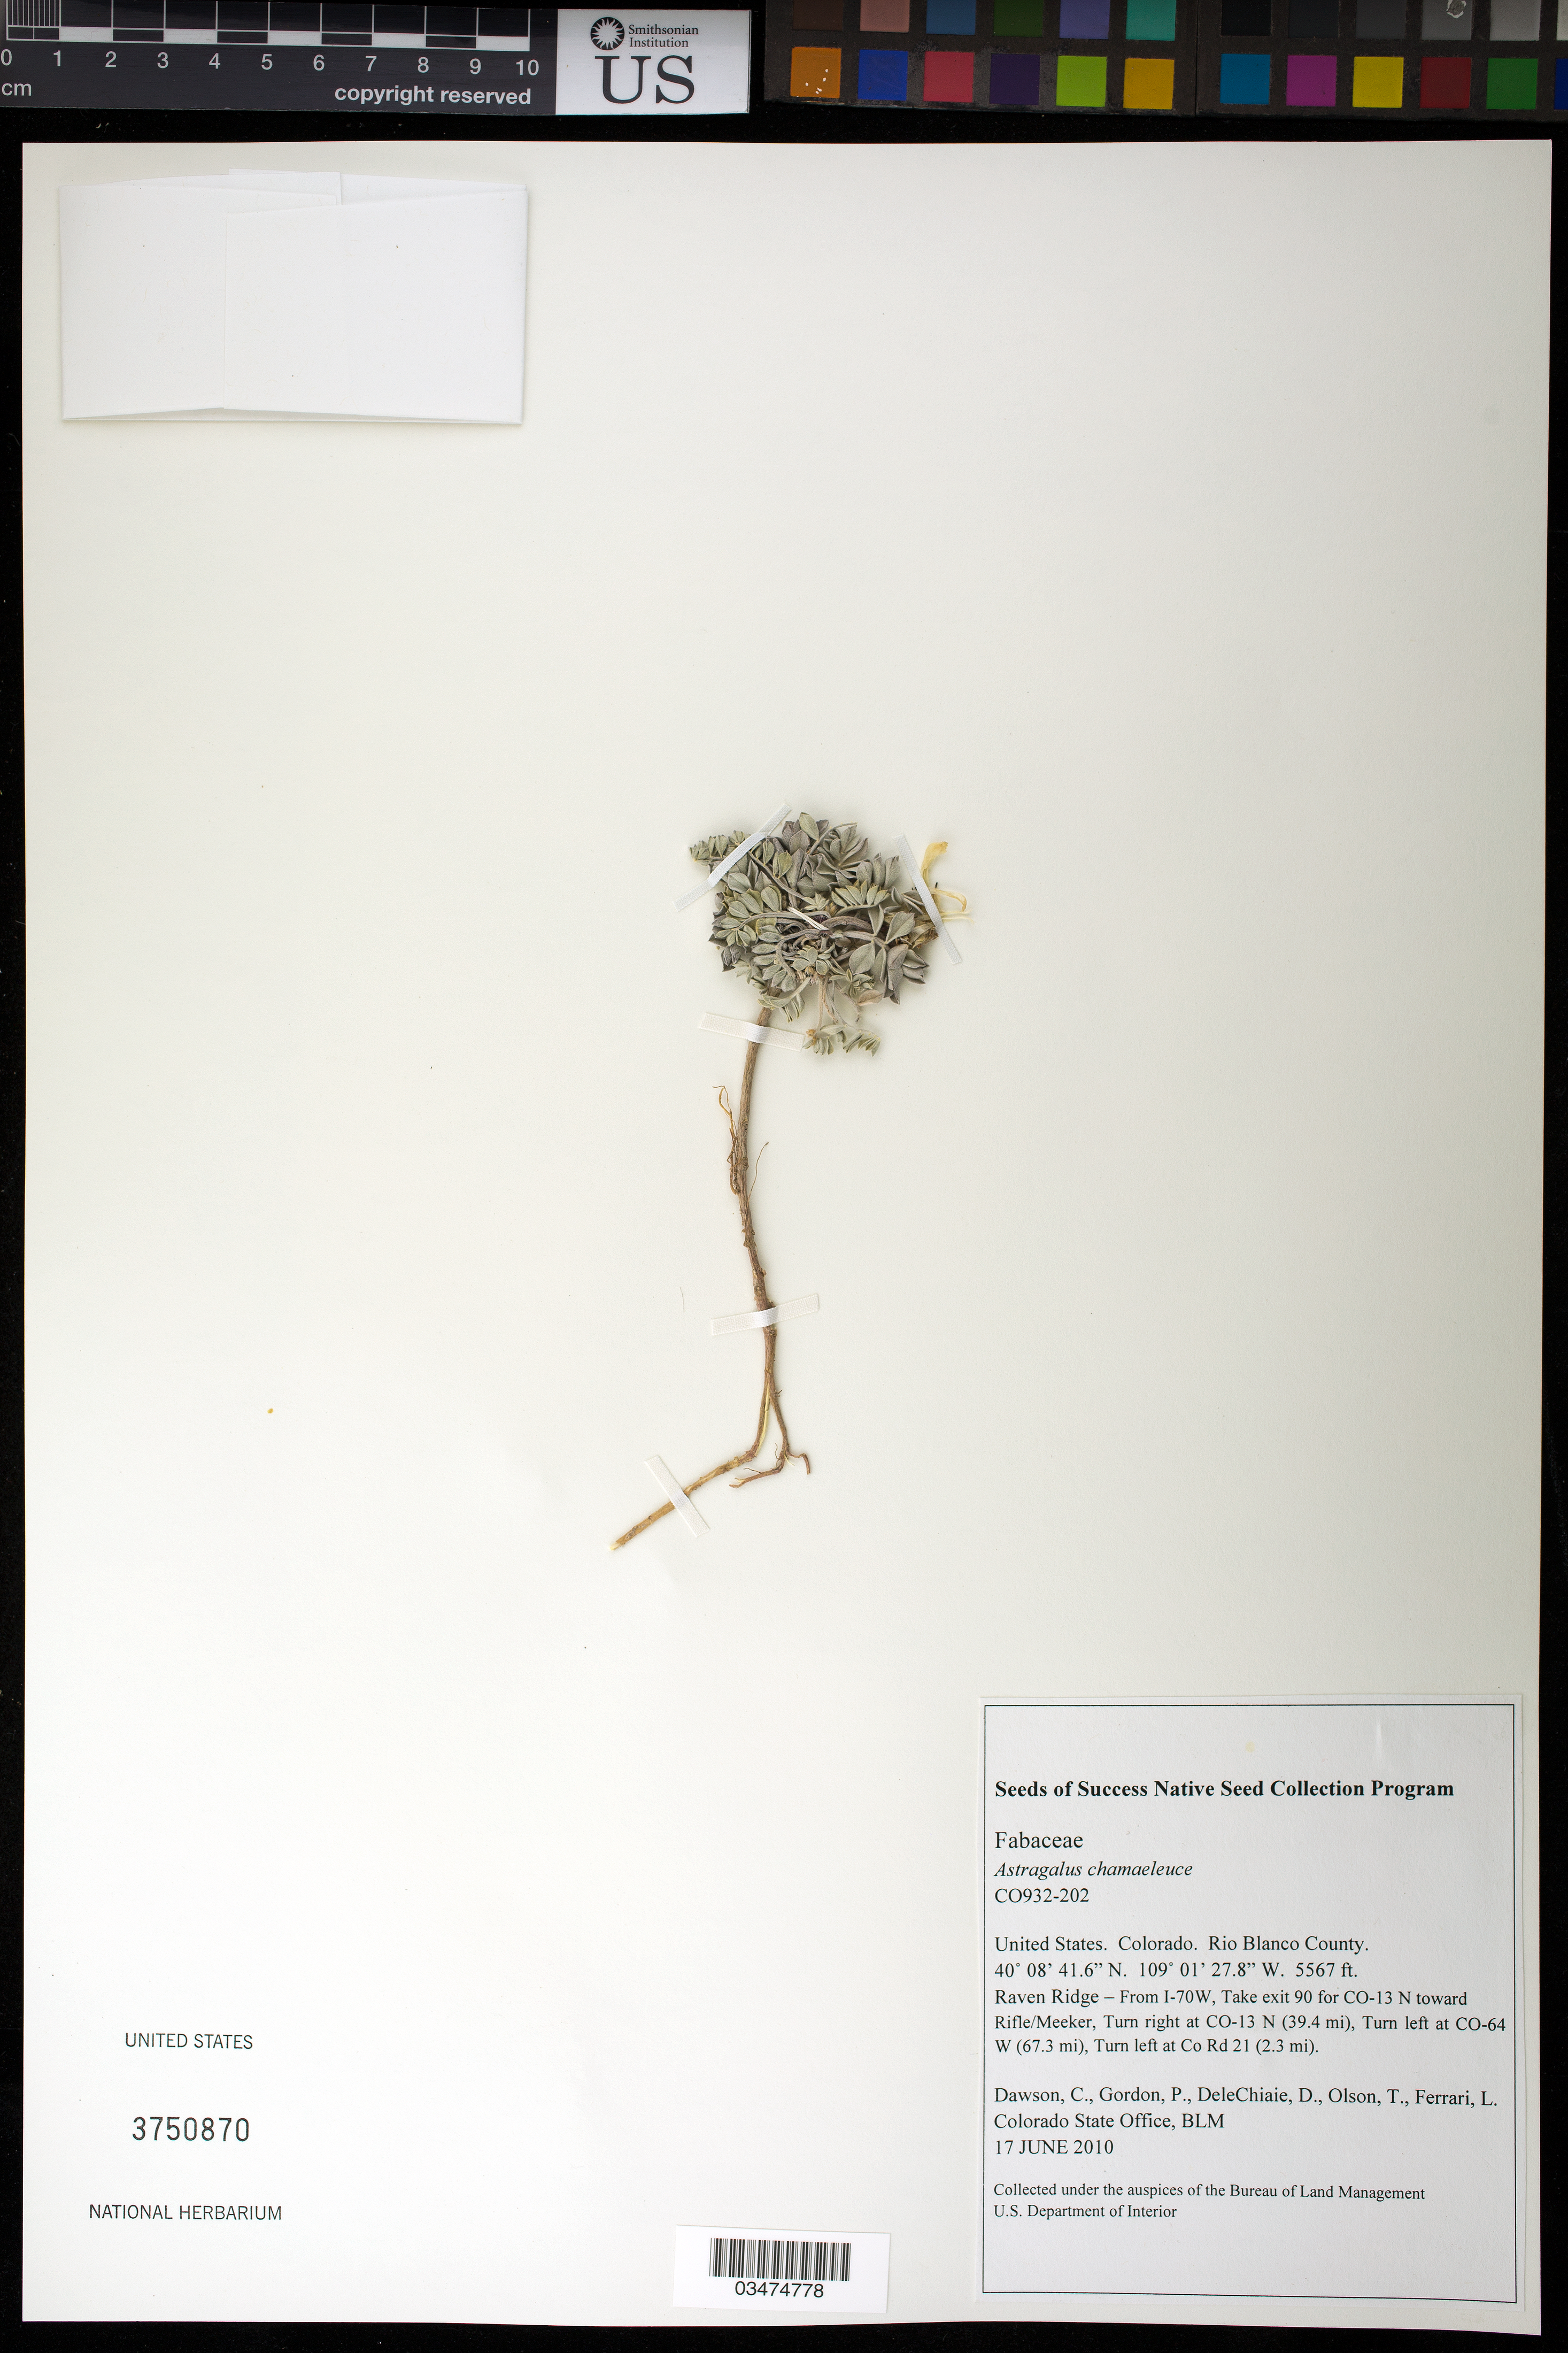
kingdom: Plantae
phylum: Tracheophyta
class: Magnoliopsida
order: Fabales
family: Fabaceae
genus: Astragalus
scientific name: Astragalus chamaeleuce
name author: A. Gray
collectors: C. Dawson, P. Gordon, D. DeleChiaie, T. Olson & L. Ferrari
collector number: CO932-202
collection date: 2010-06-17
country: United States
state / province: Colorado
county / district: Rio Blanco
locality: Raven Ridge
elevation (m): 1697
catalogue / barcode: US 3750870